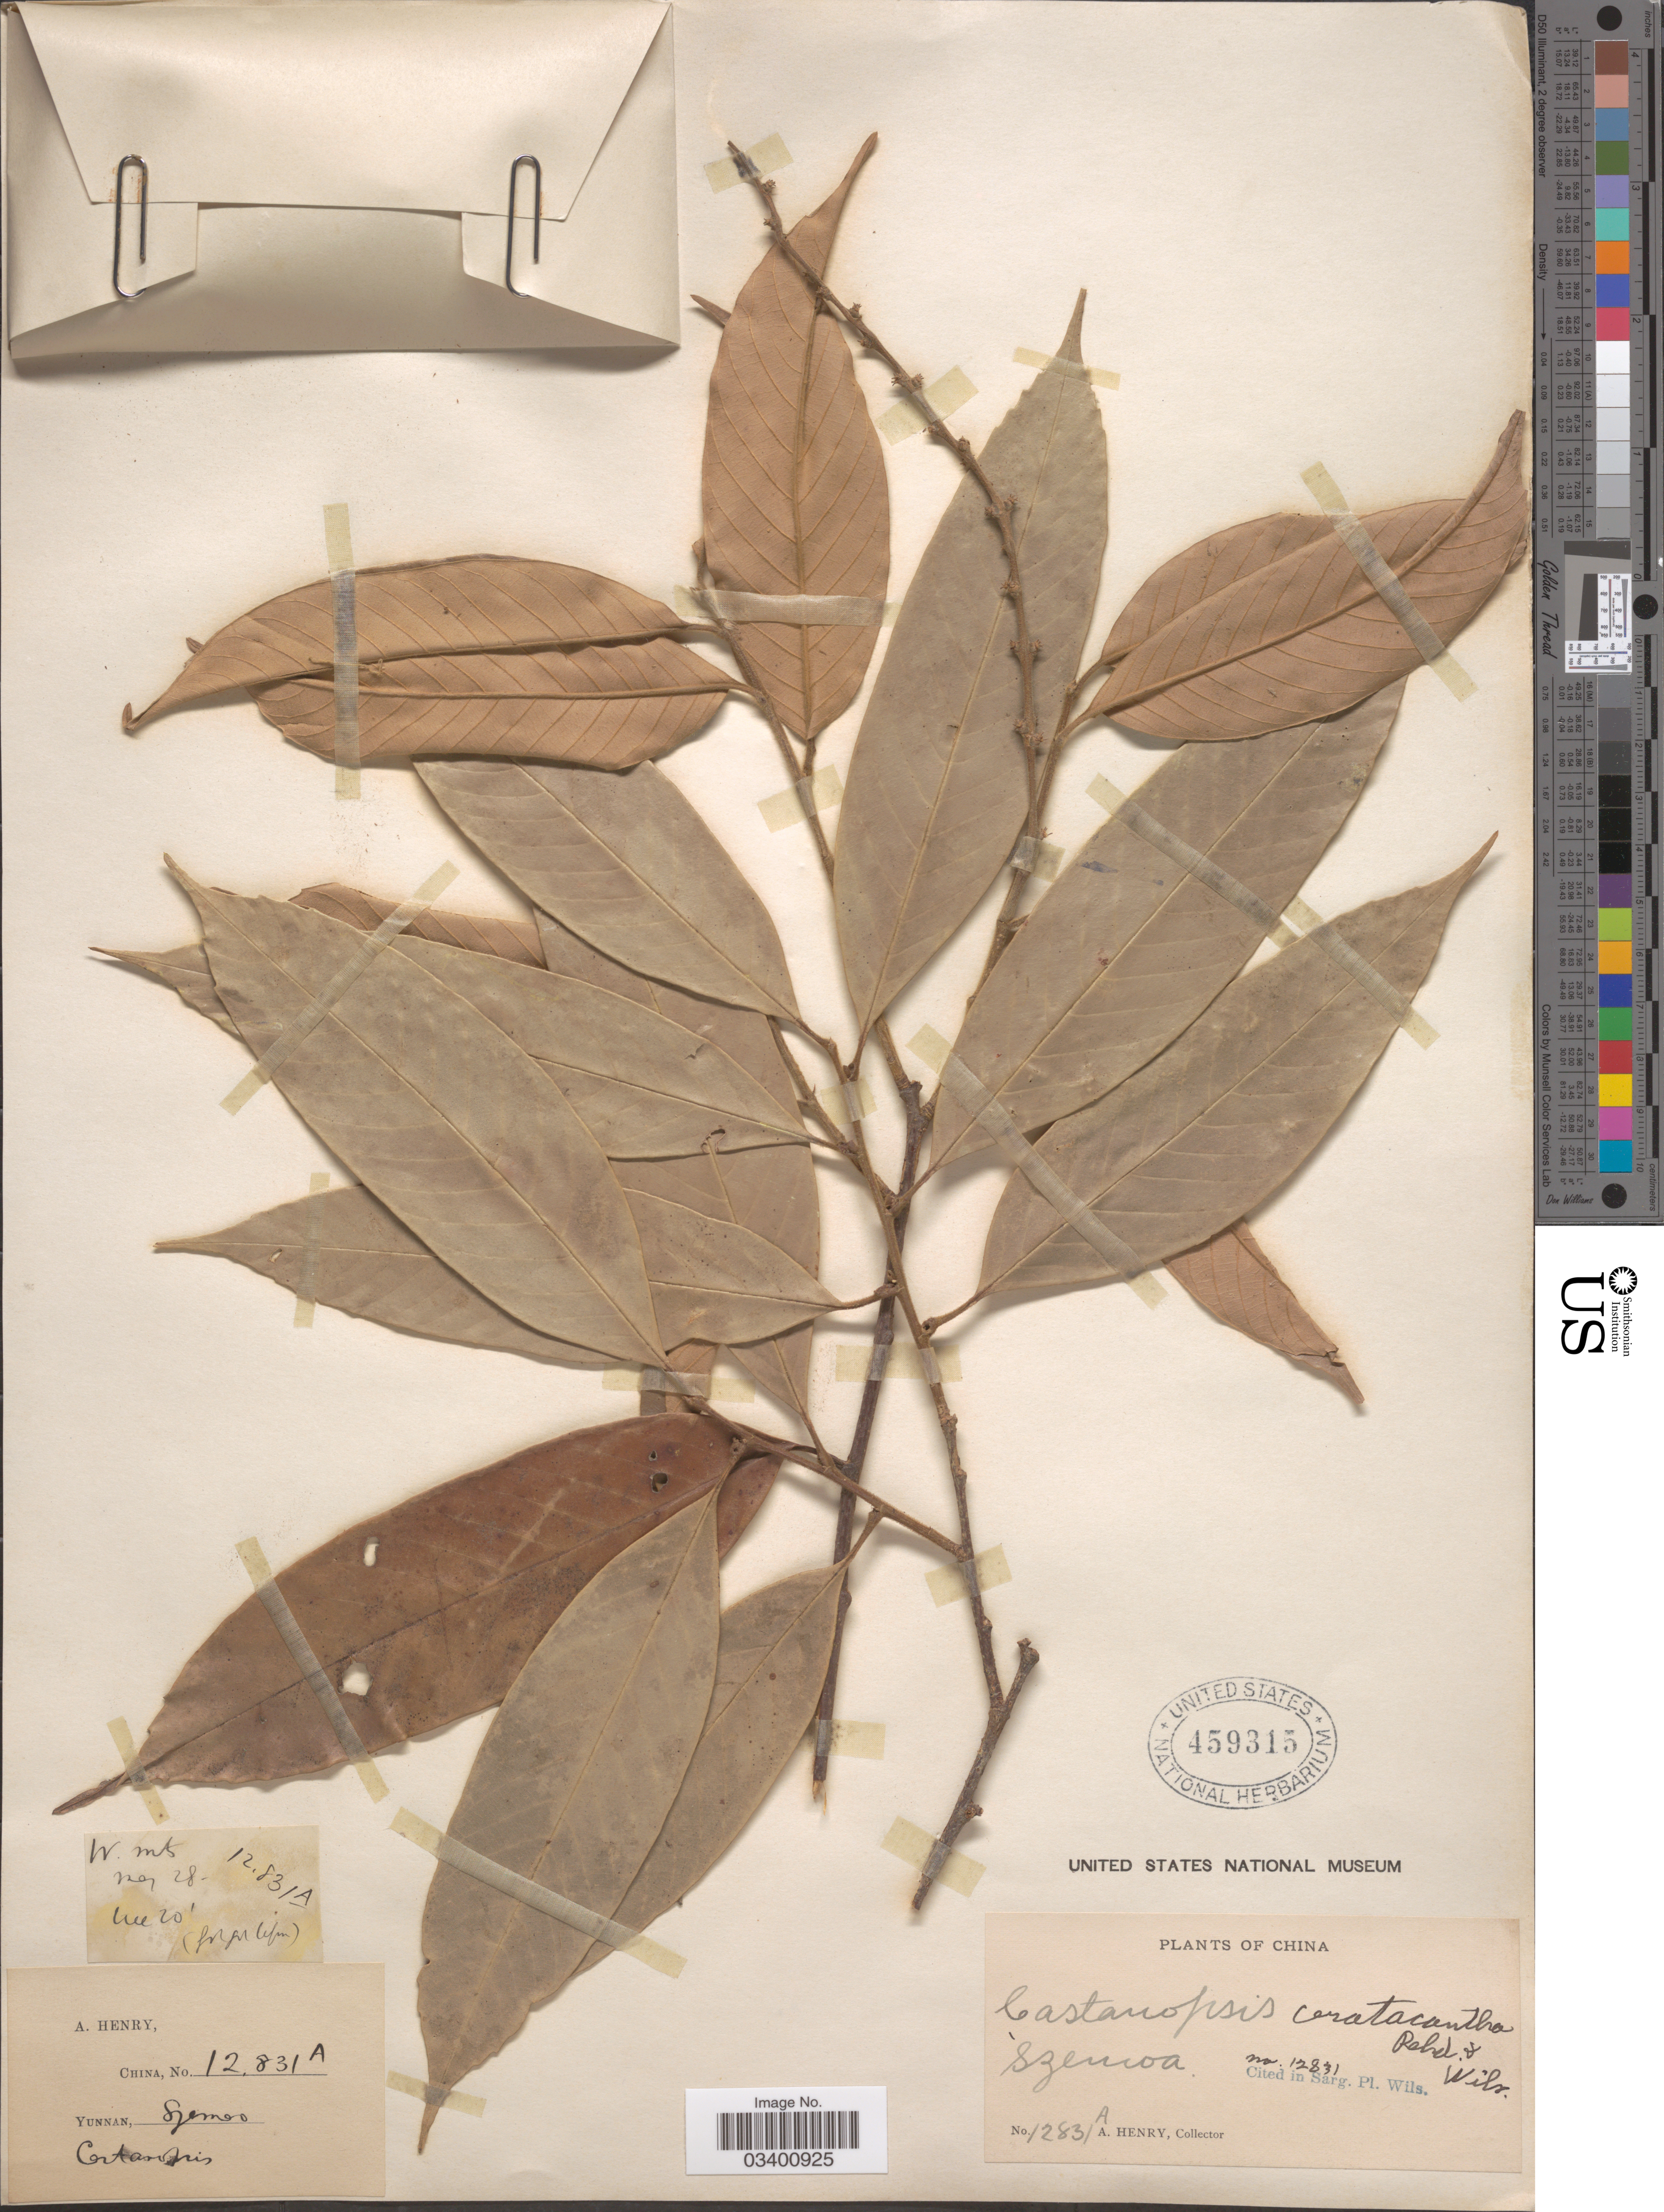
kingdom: Plantae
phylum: Tracheophyta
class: Magnoliopsida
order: Fagales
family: Fagaceae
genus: Castanopsis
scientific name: Castanopsis ceratacantha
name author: Rehder & E.H. Wilson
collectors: A. Henry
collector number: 12831 A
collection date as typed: Transcribed d/m/y: /5/28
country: China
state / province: Yunnan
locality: Szemoa. W. mts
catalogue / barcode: US 459315